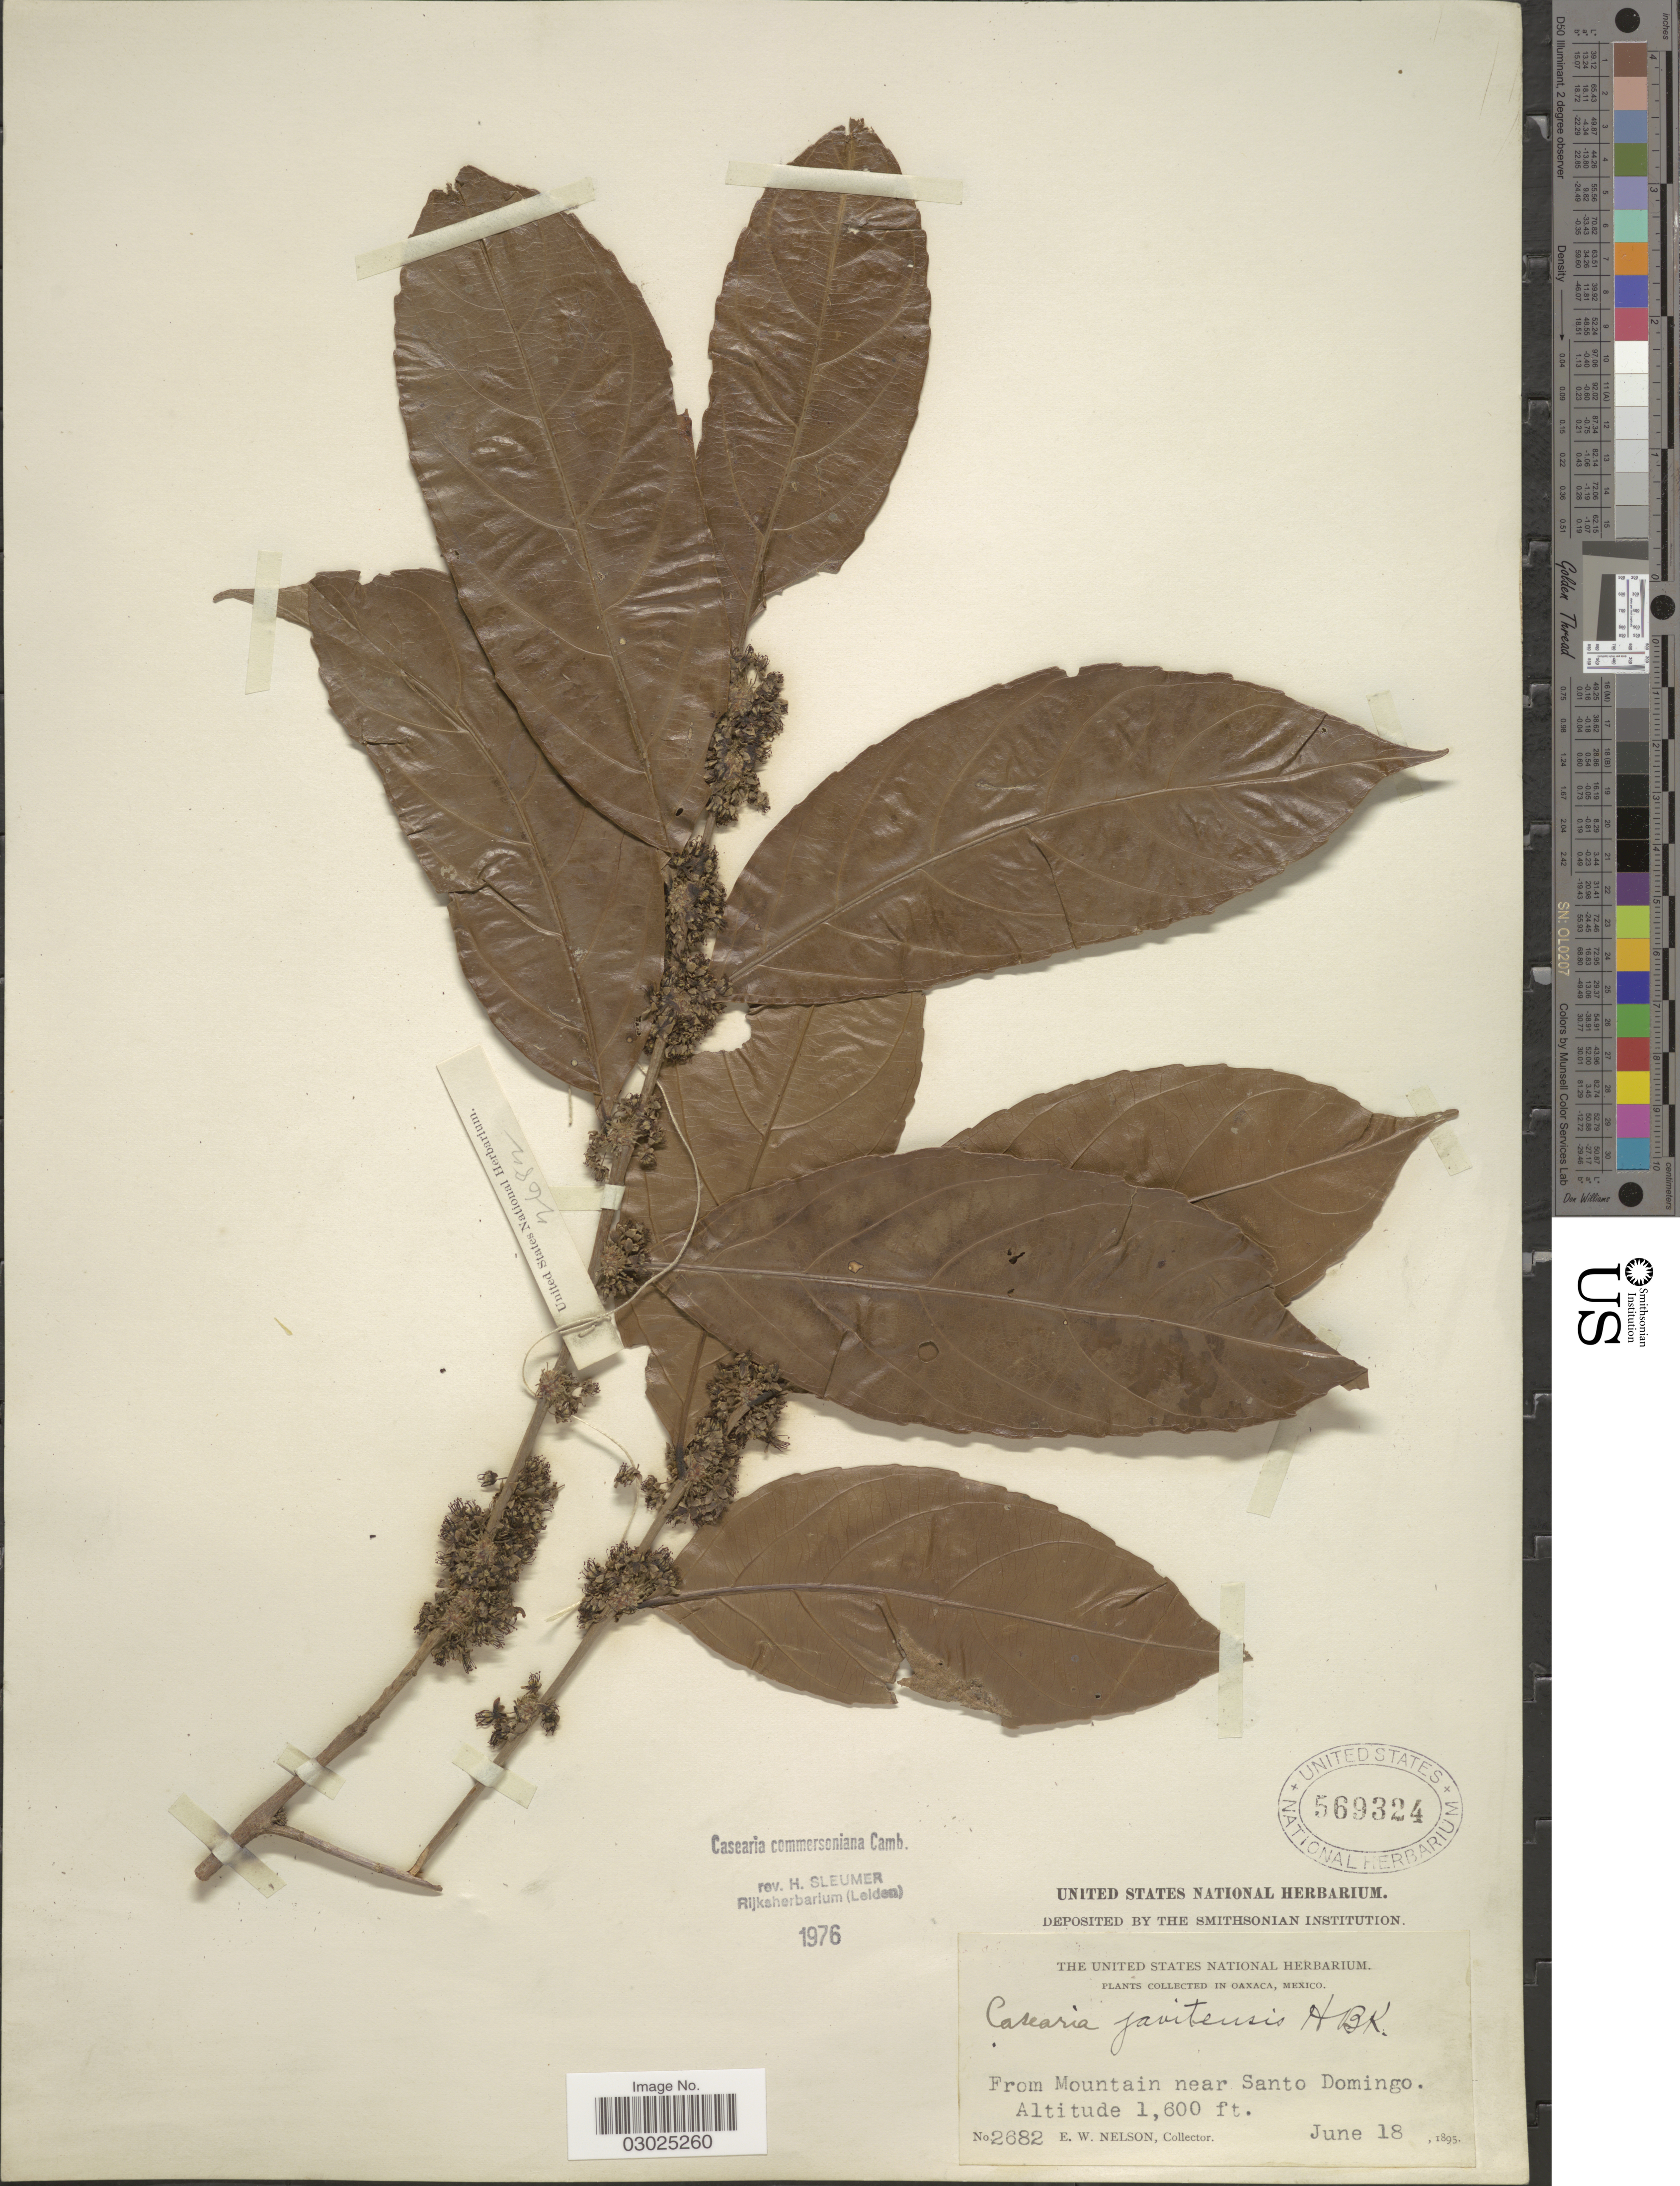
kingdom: Plantae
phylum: Tracheophyta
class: Magnoliopsida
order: Malpighiales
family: Salicaceae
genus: Piparea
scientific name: Piparea dentata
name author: Aubl.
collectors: E. W. Nelson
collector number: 2682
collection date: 1895-06-18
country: Mexico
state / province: Oaxaca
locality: From Mountain near Santo Domingo.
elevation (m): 488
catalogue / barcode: US 569324